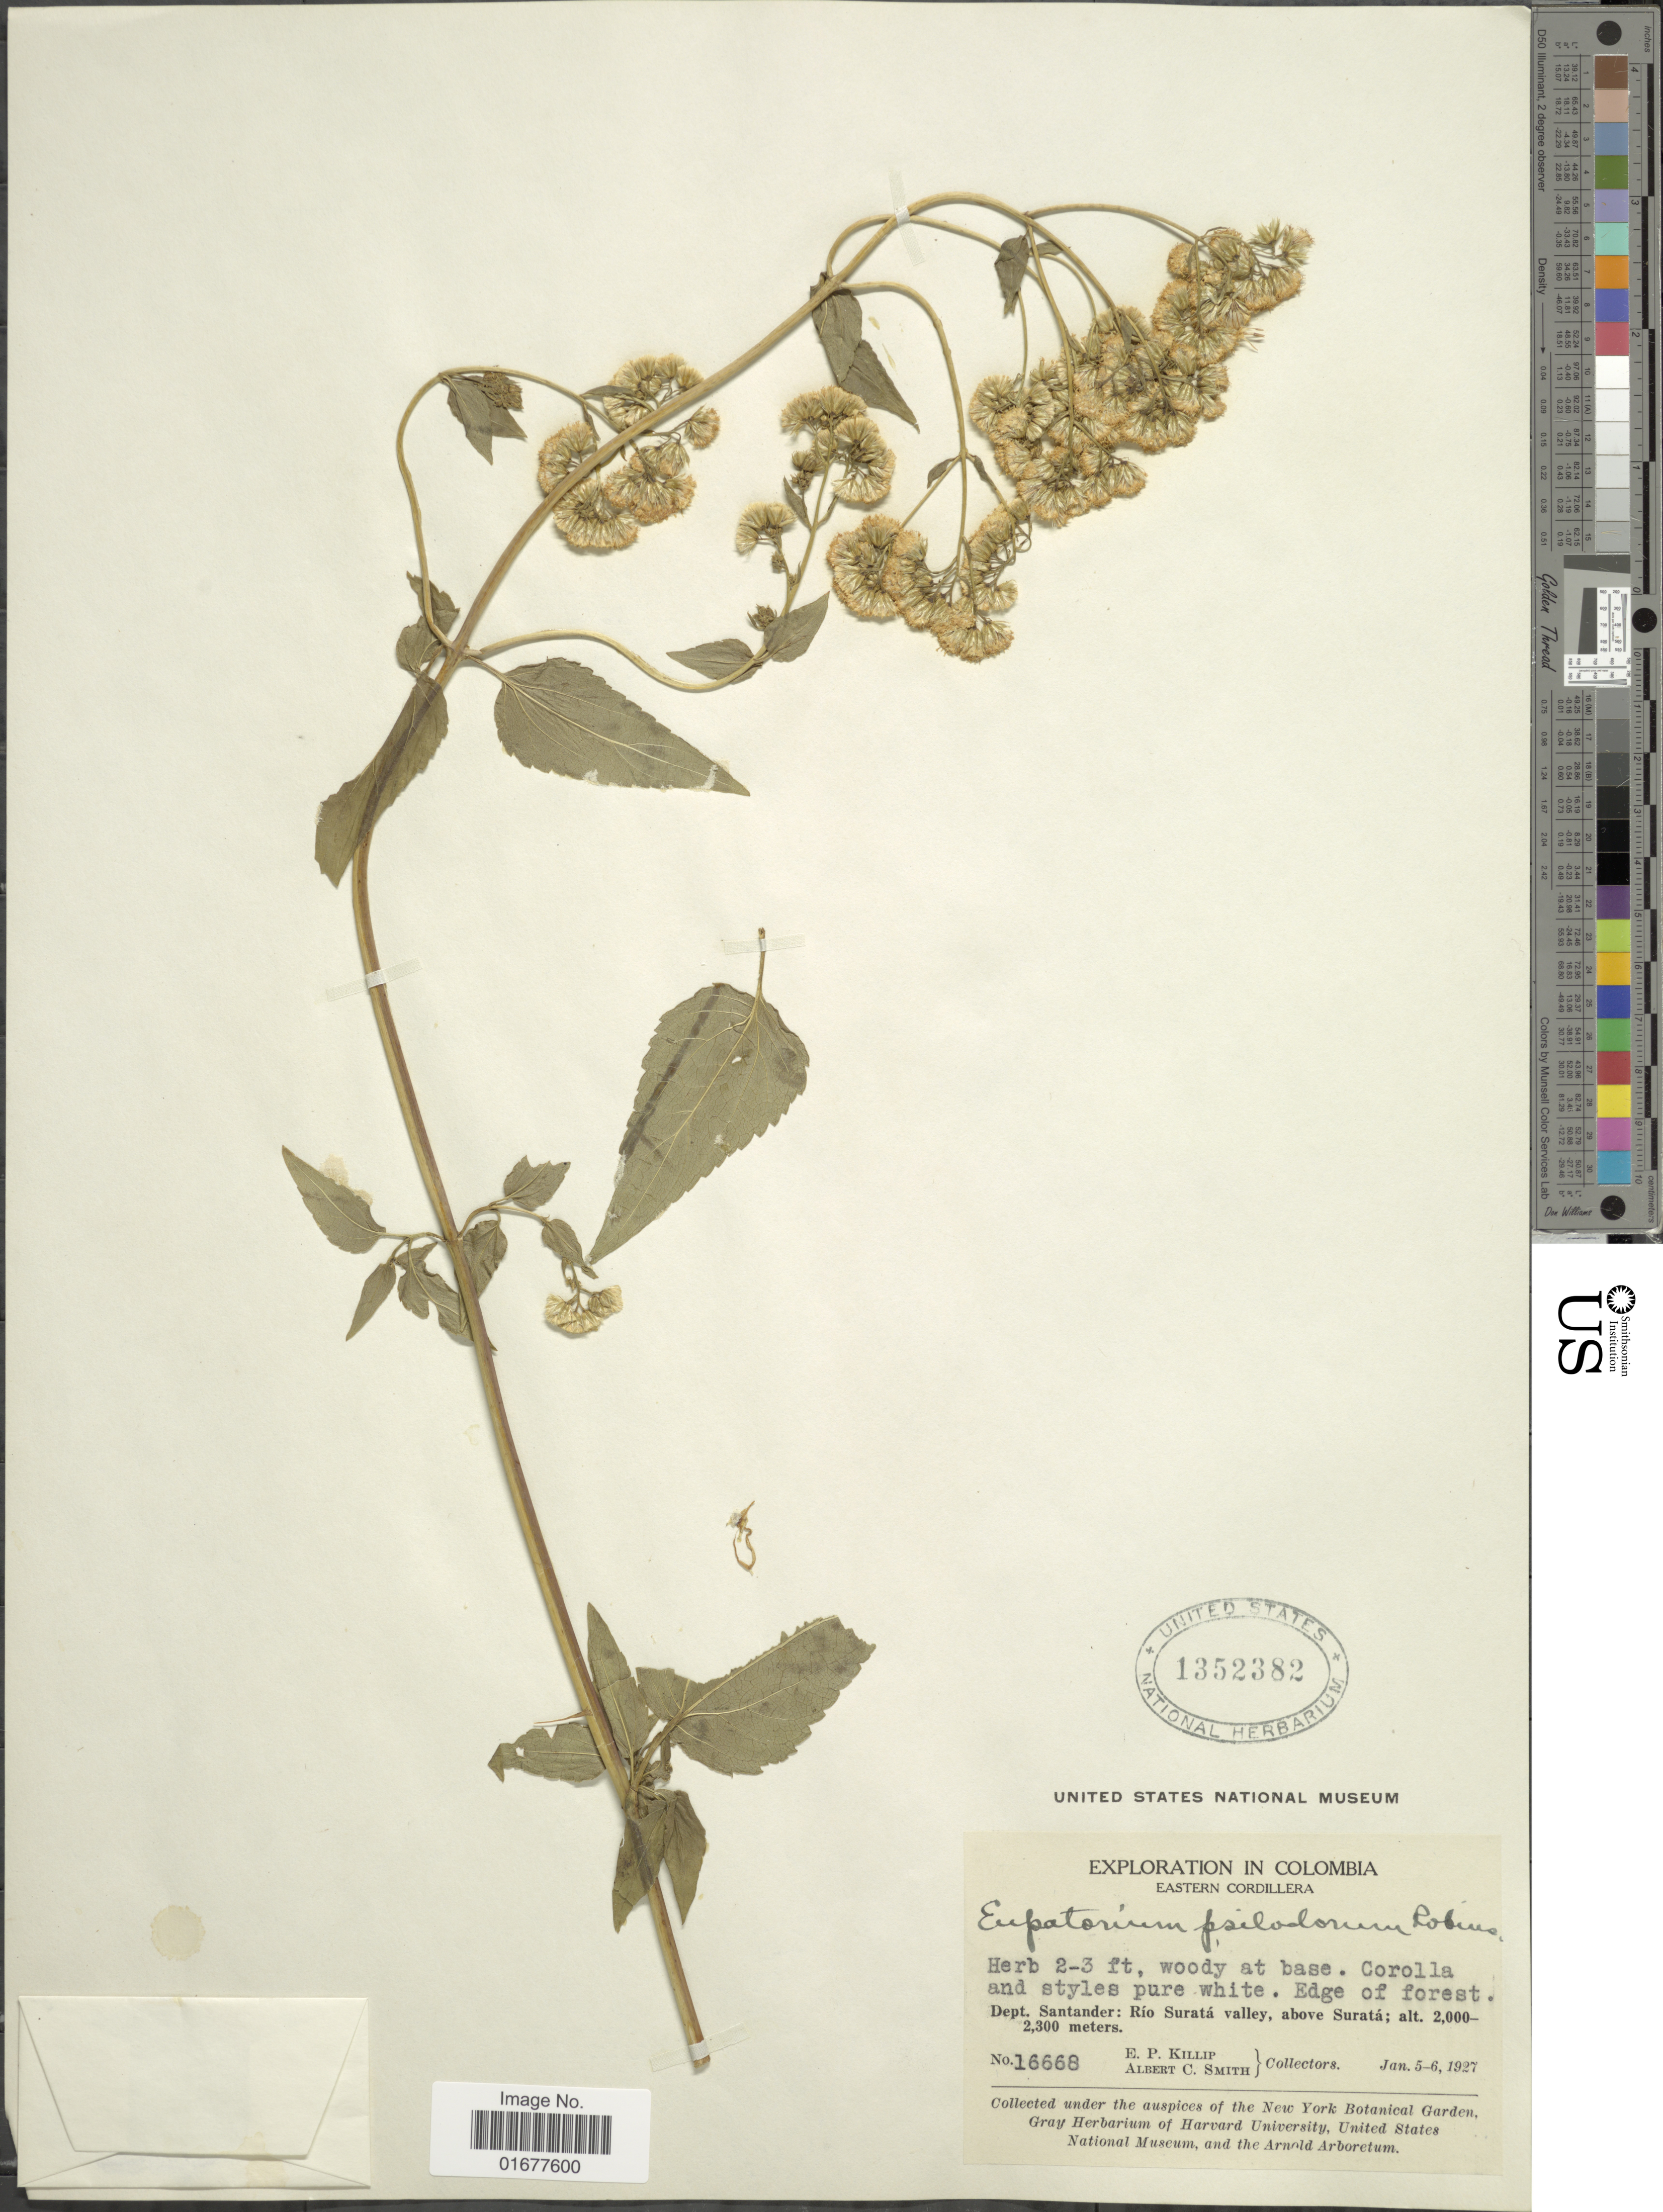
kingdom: Plantae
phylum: Tracheophyta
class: Magnoliopsida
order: Asterales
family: Asteraceae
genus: Ageratina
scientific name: Ageratina psilodora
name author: (B.L. Rob.) R.M. King & H. Rob.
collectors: E. P. Killip & A. C. Smith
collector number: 16668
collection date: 1927-01-05/1927-01-06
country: Colombia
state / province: Santander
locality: Eastern Cordillera, Rio Surata valley, above Surata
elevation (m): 2000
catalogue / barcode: US 1352382